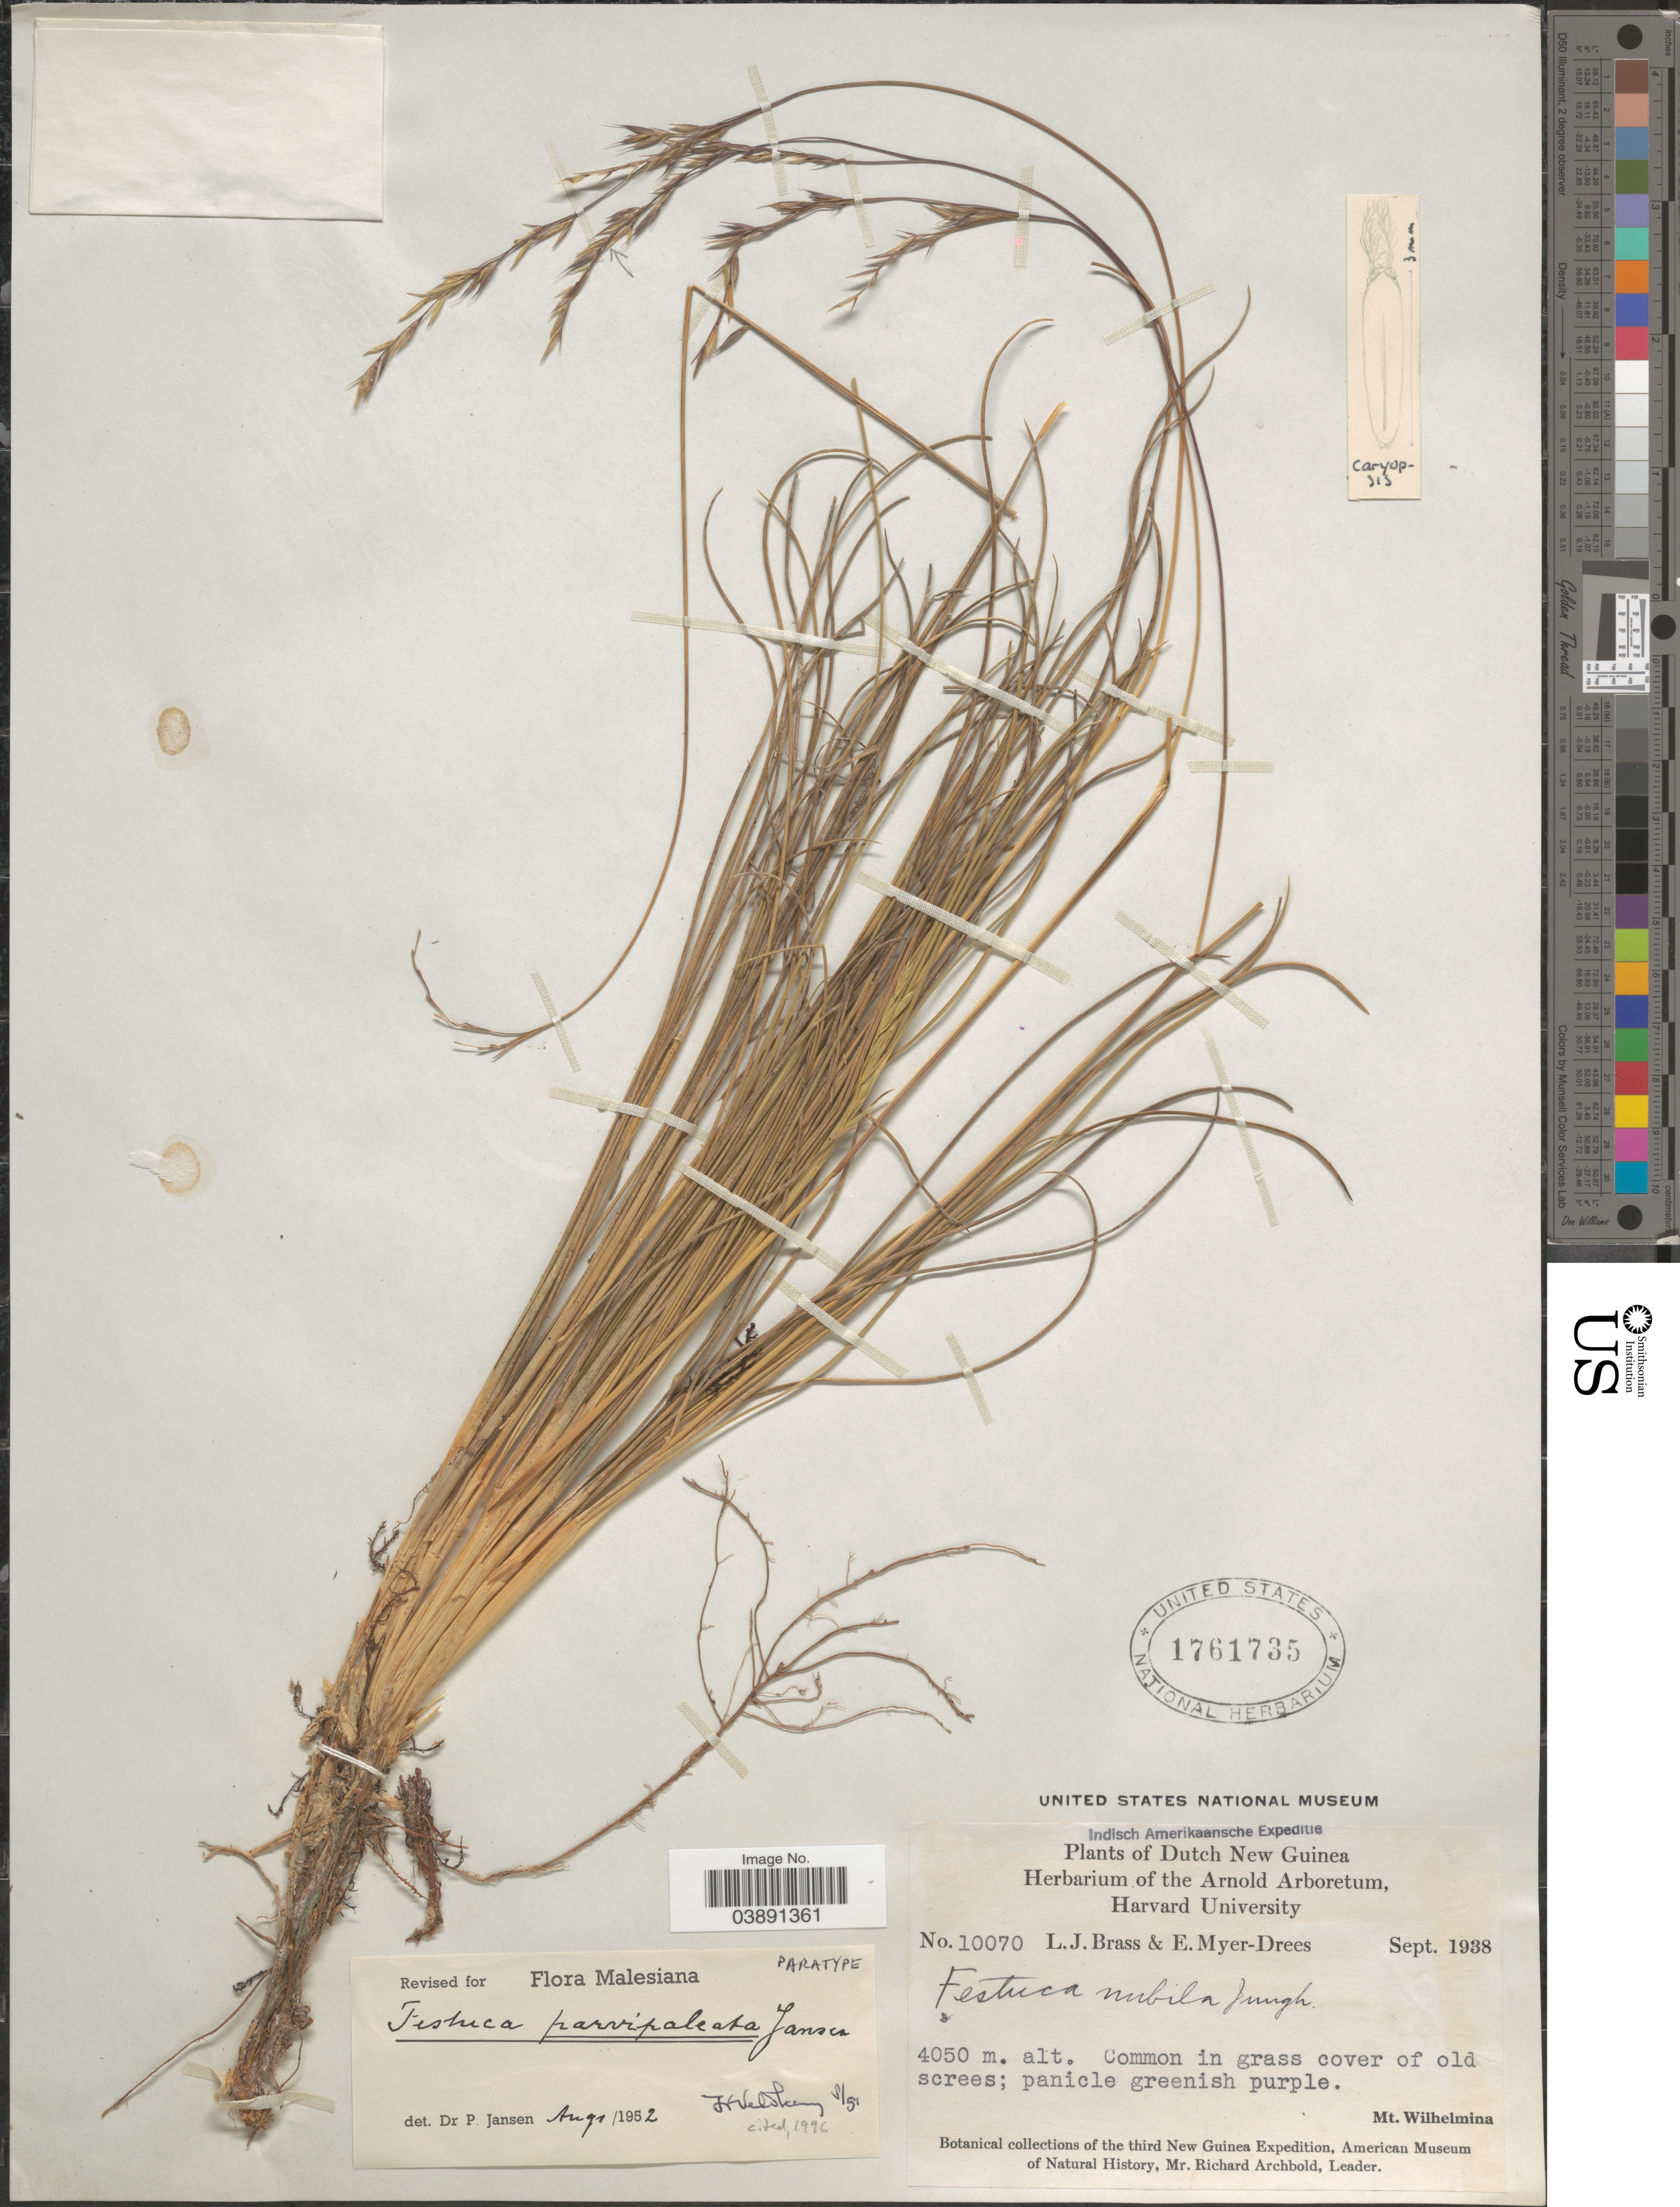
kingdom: Plantae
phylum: Tracheophyta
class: Liliopsida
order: Poales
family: Poaceae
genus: Festuca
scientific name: Festuca parvipaleata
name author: Jansen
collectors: L. J. Brass & E. Myer-Drees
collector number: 10070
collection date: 1938-09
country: Indonesia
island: New Guinea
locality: Dutch New Guinea. Mt. Wilhelmina.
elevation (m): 4050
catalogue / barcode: US 1761735